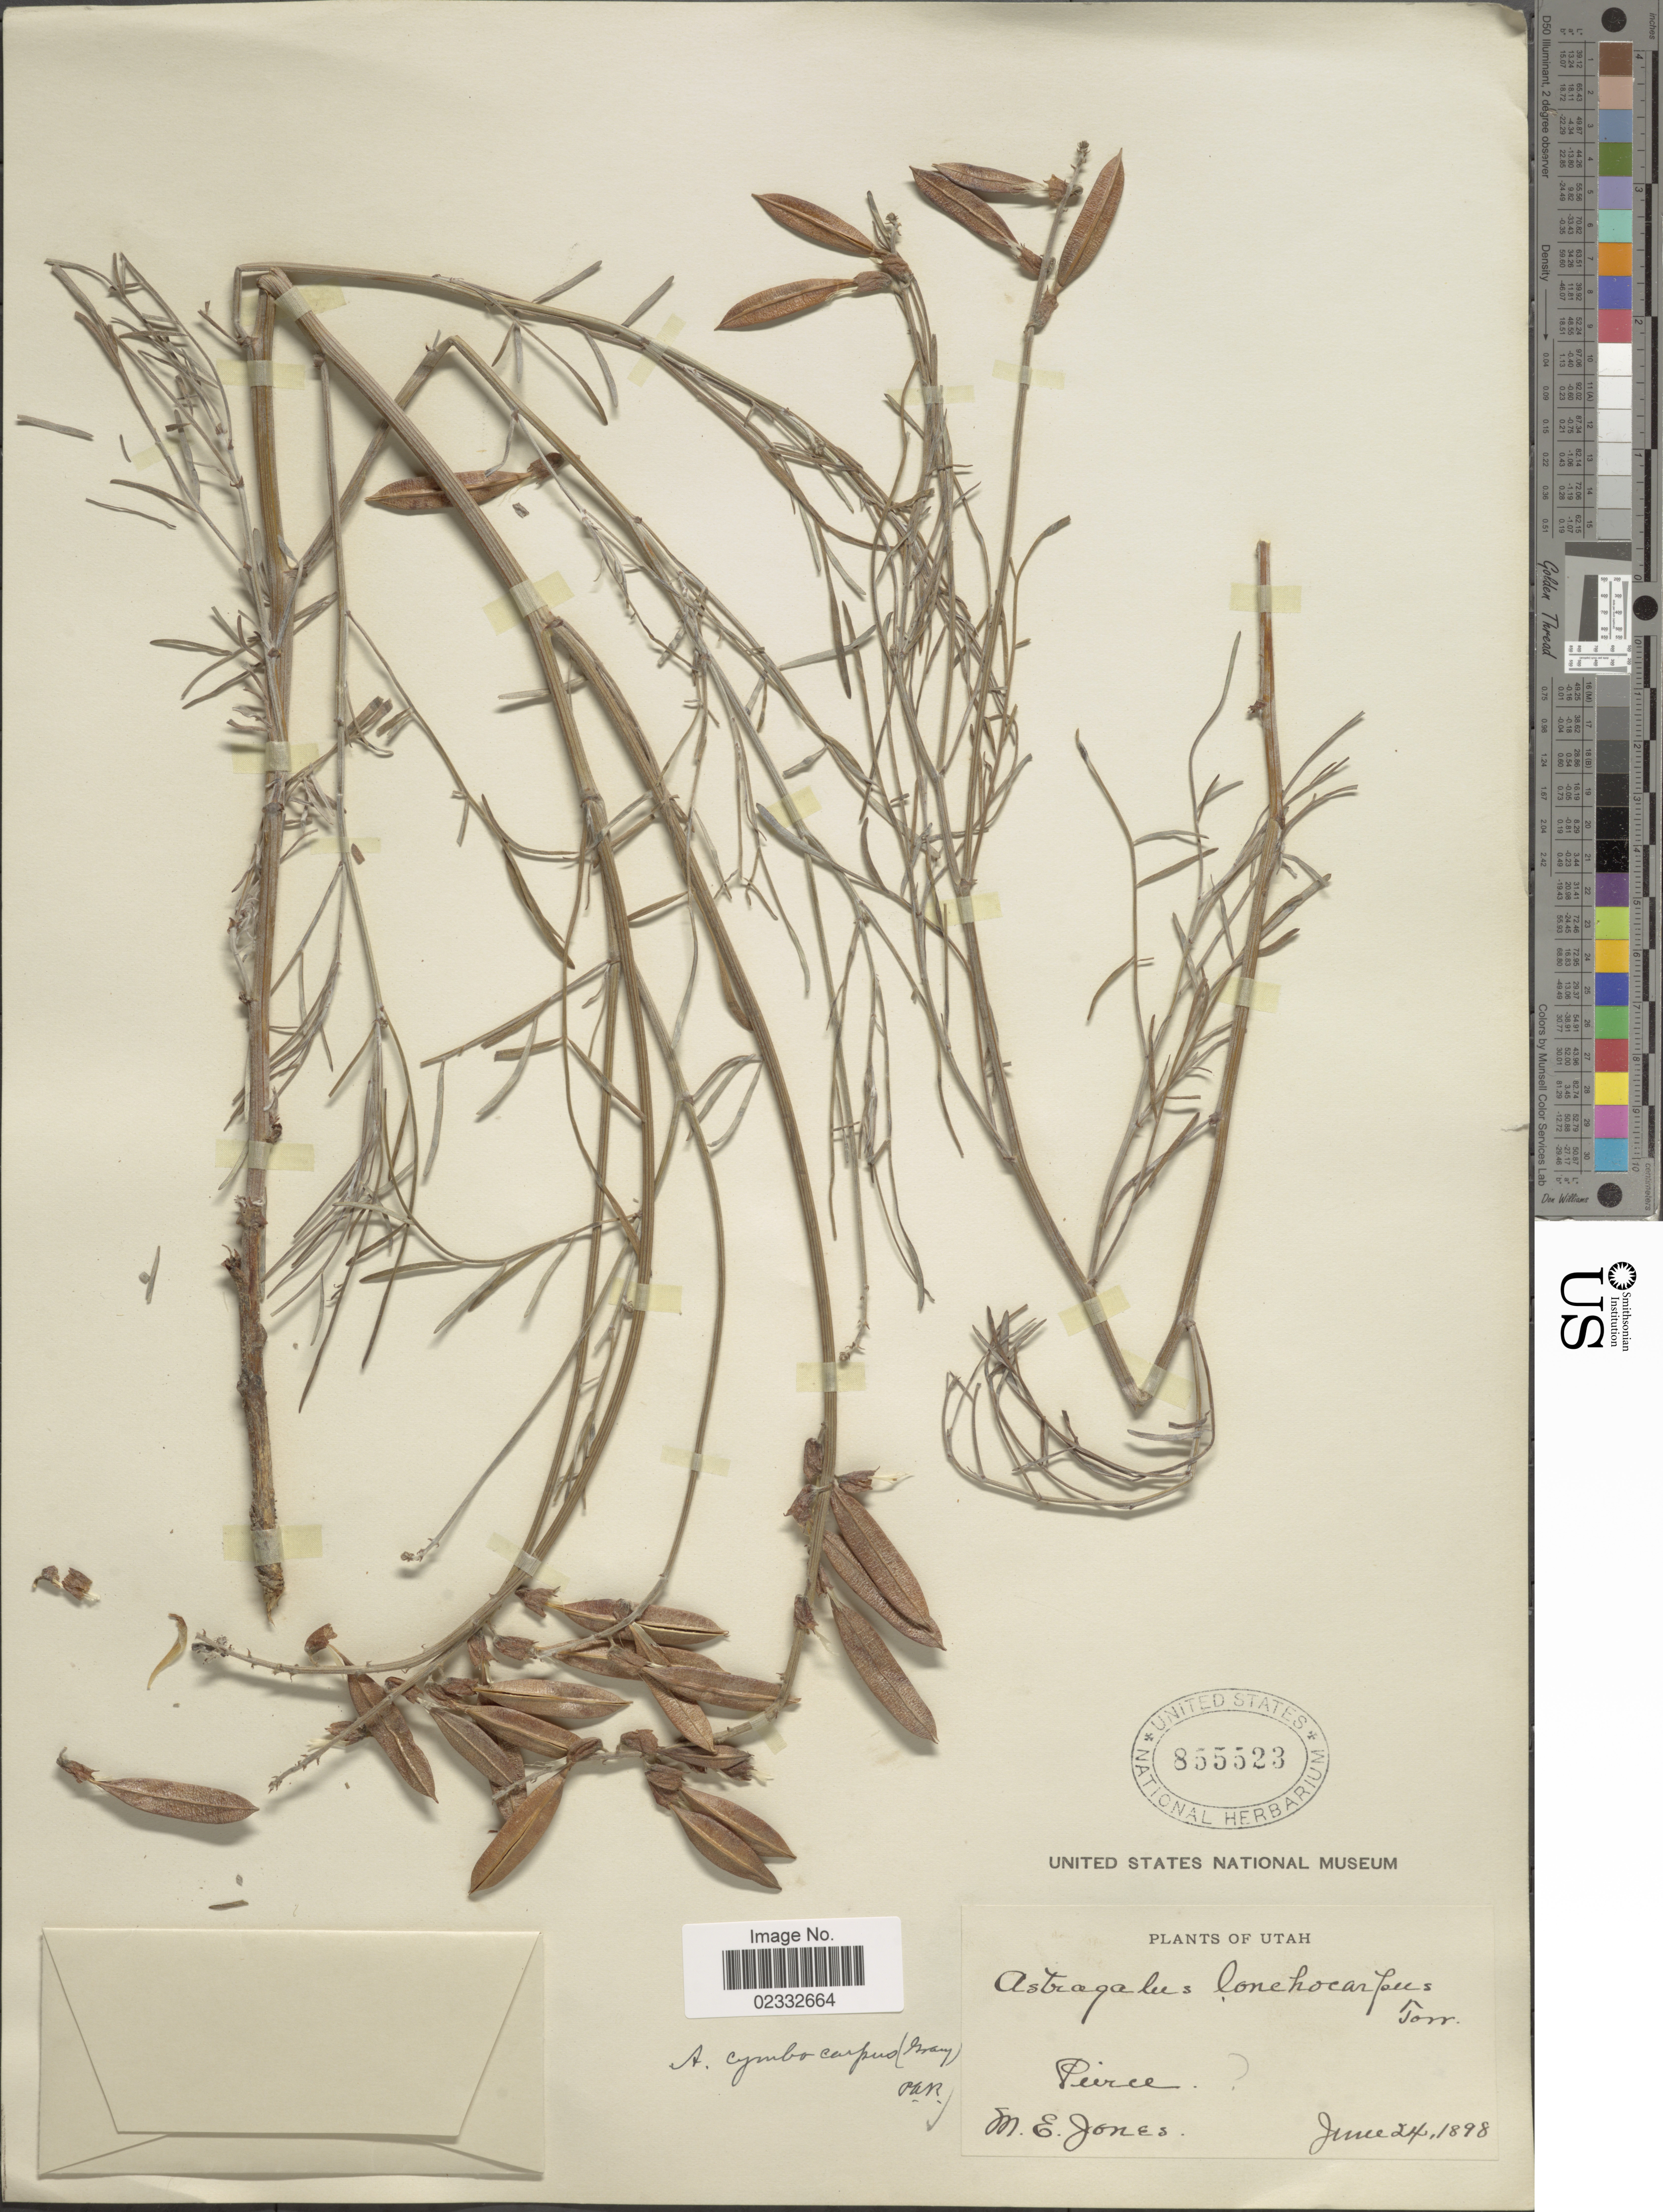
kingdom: Plantae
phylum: Tracheophyta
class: Magnoliopsida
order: Fabales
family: Fabaceae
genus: Astragalus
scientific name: Astragalus macer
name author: A. Nelson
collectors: M. E. Jones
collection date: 1898-06-24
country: United States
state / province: Utah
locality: Pierce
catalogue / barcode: US 855523